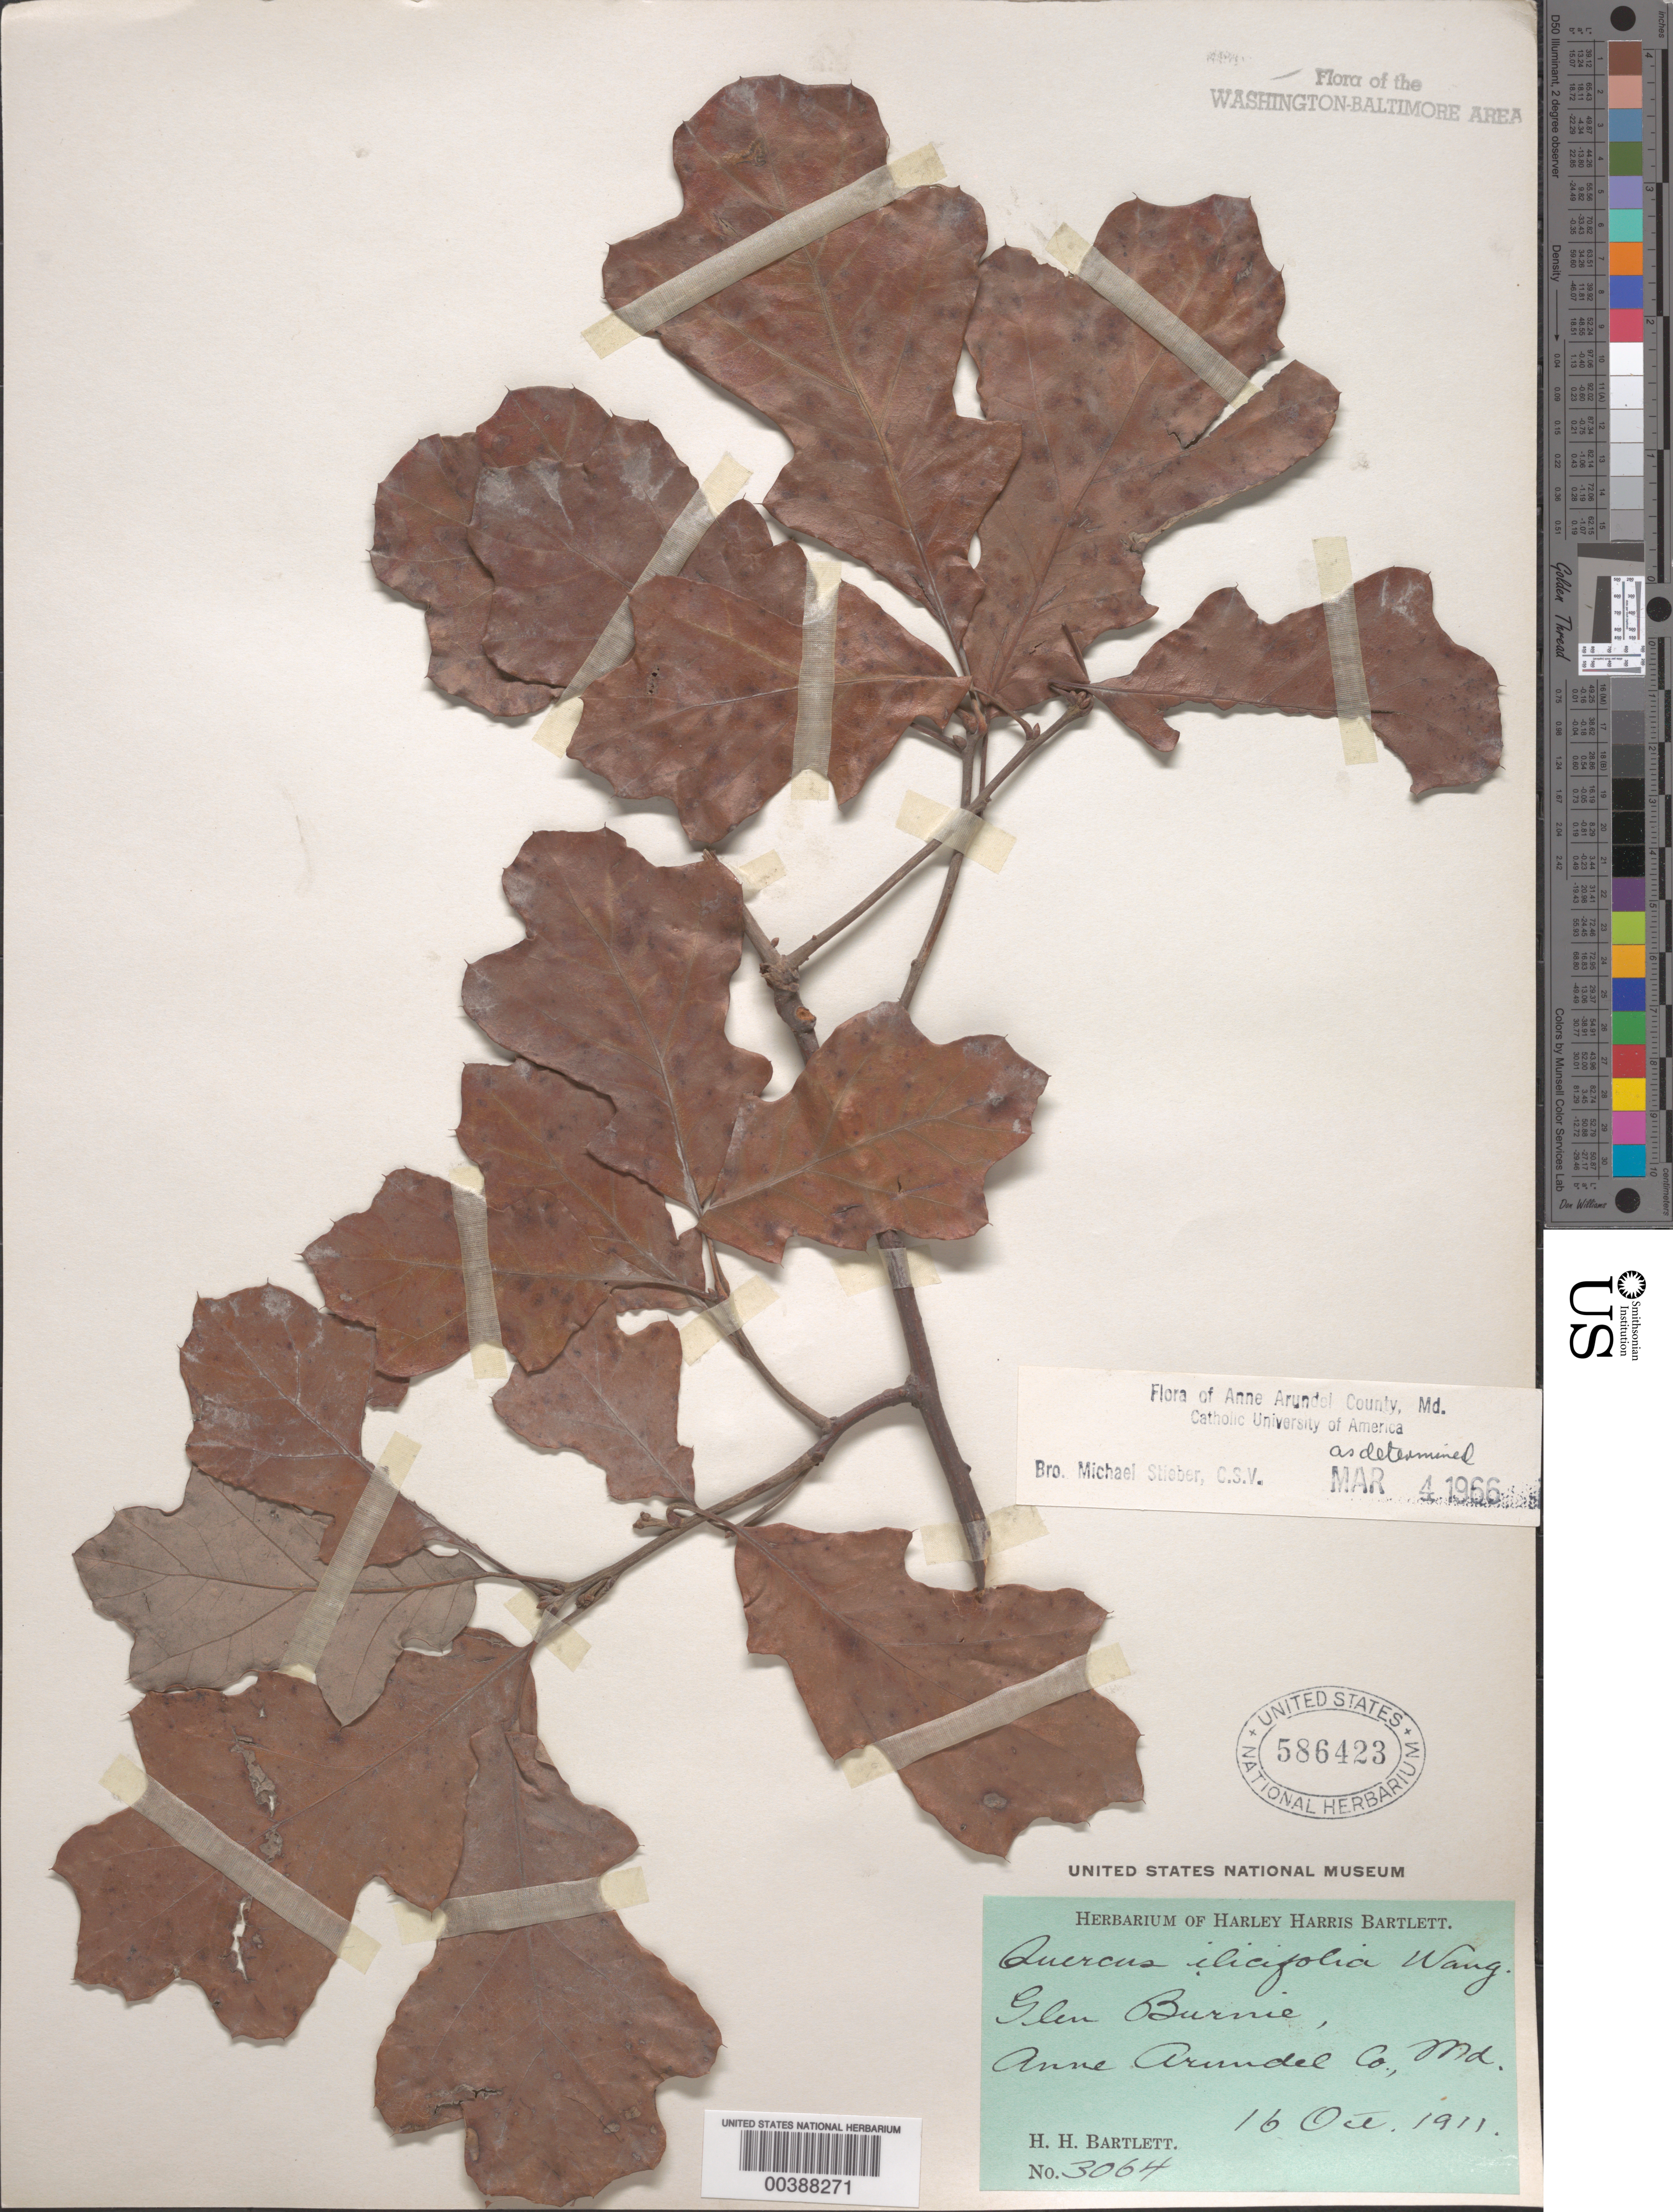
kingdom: Plantae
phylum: Tracheophyta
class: Magnoliopsida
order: Fagales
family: Fagaceae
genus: Quercus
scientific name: Quercus ilicifolia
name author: Wangenh.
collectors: H. H. Bartlett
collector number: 3064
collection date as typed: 16 Oct 1911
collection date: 1911-10-16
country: United States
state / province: Maryland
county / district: Anne Arundel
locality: Glen Burnie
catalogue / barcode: US 586423